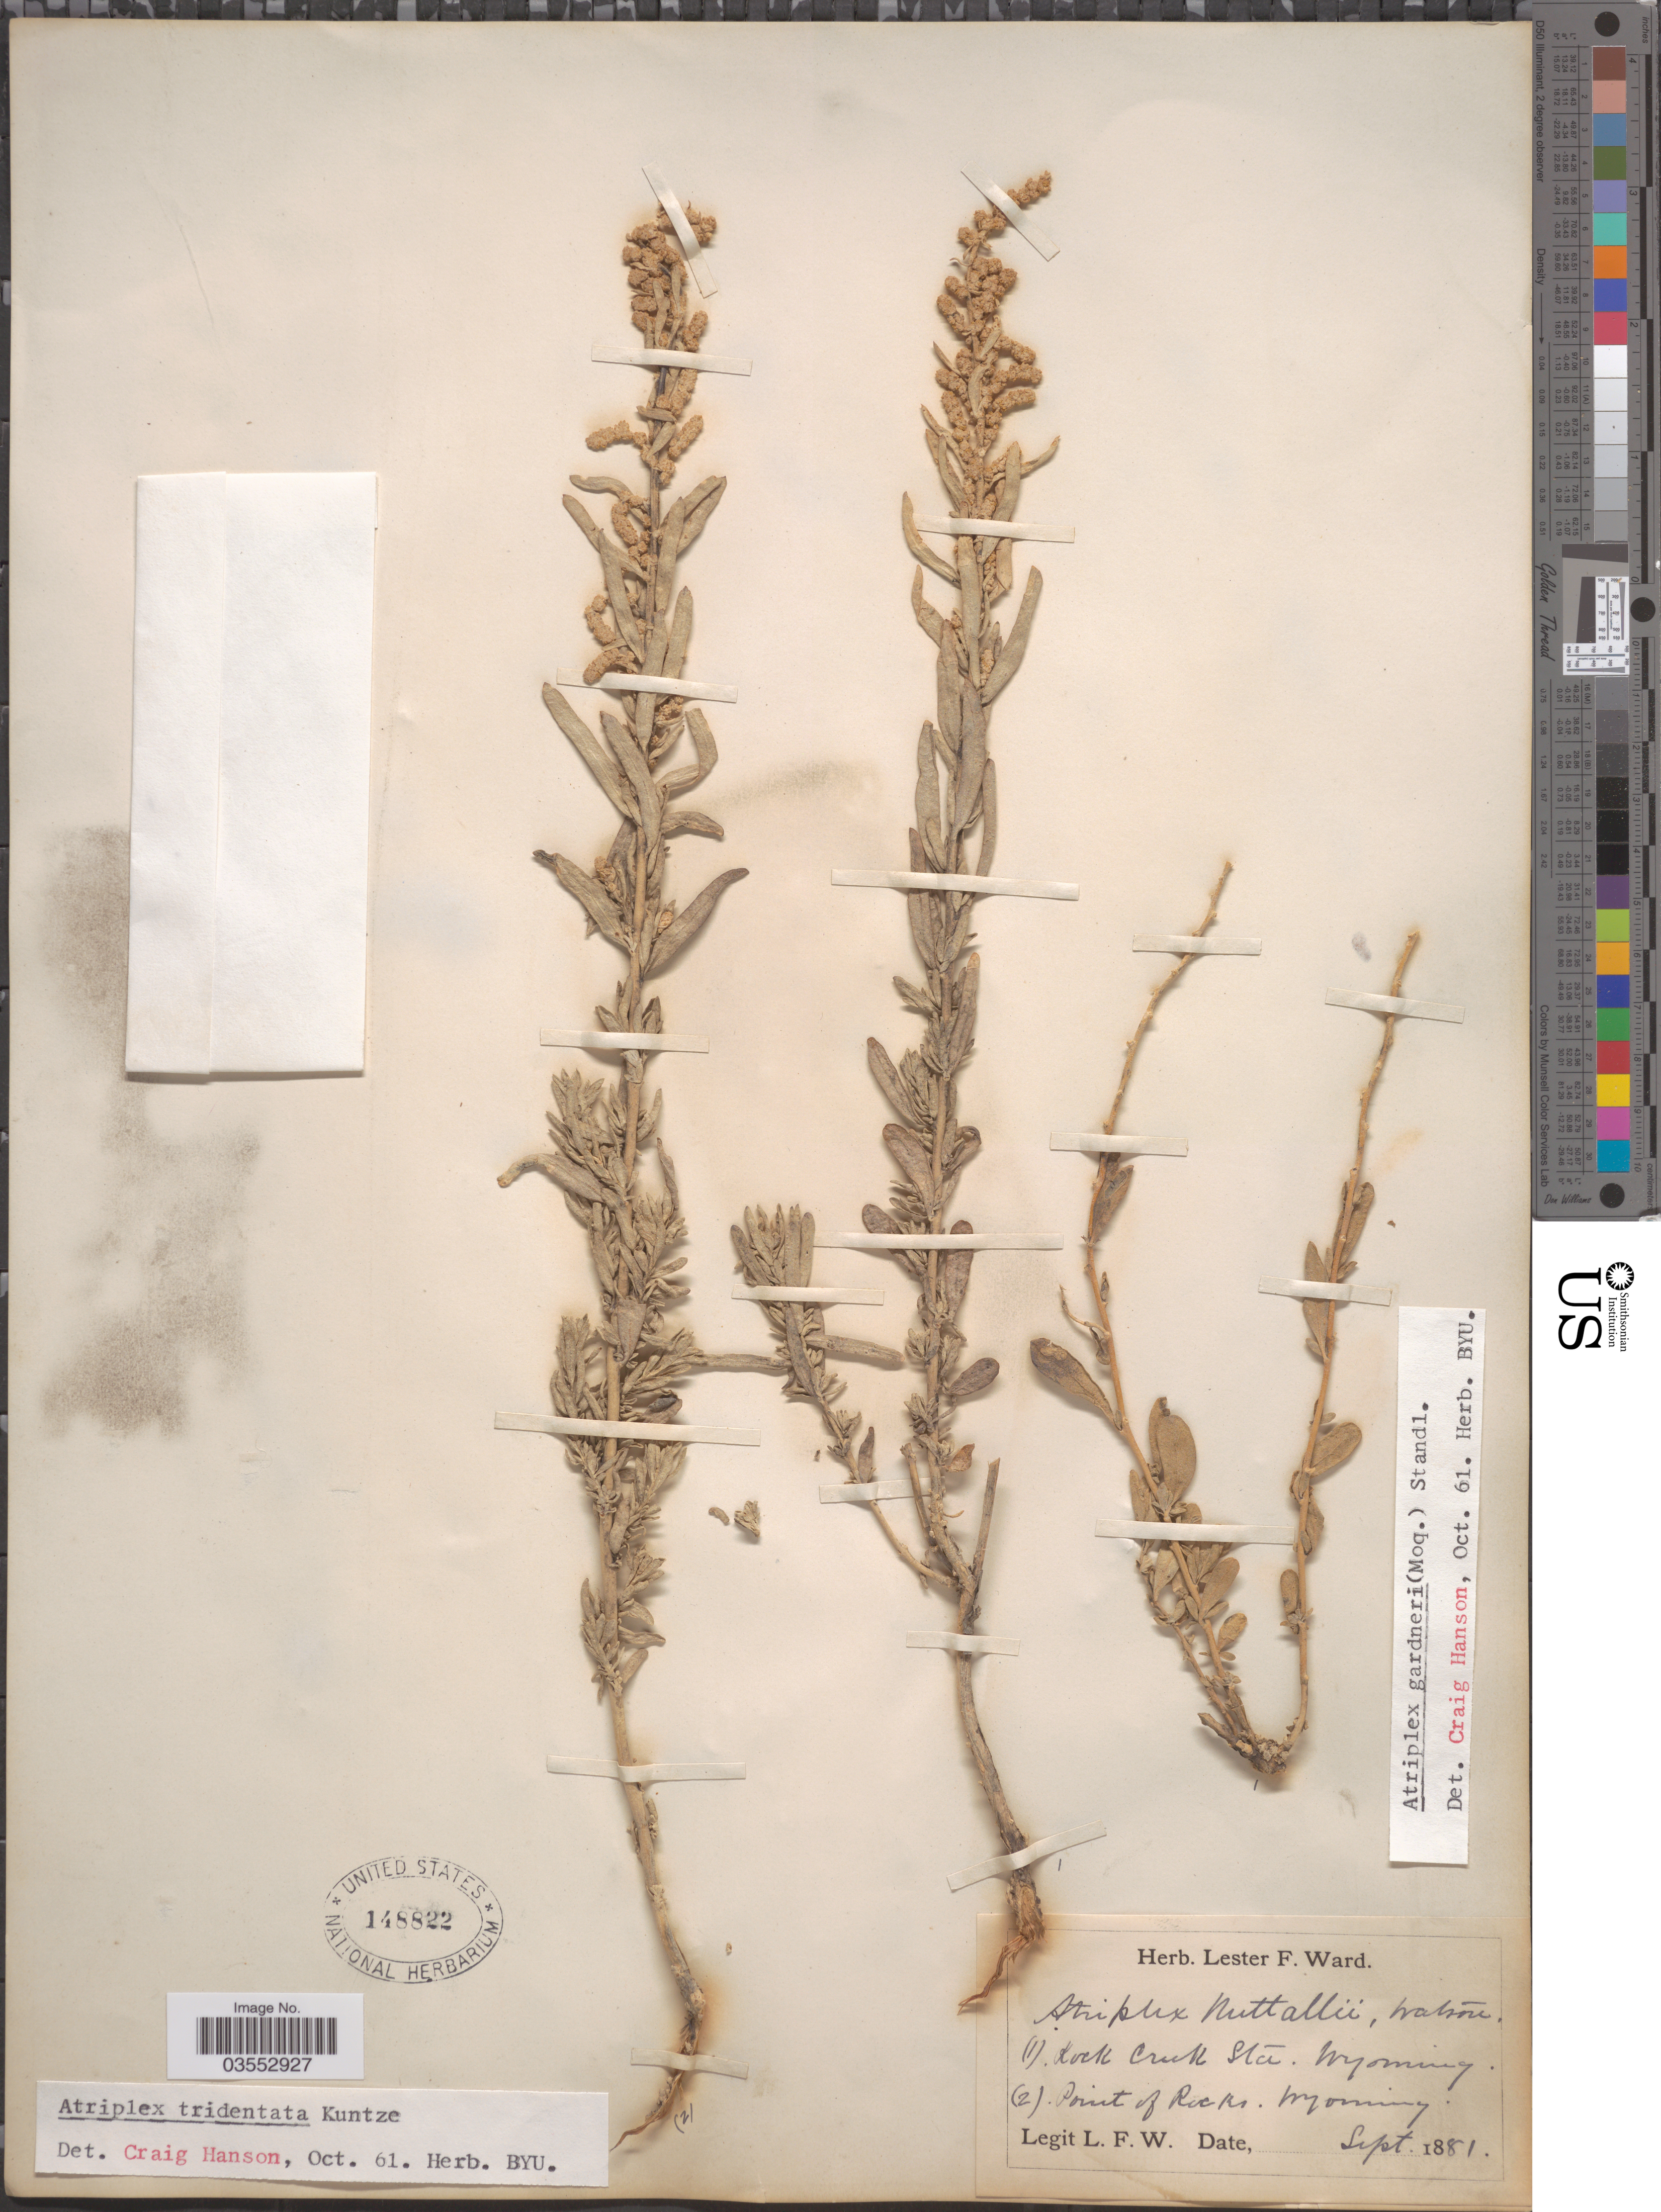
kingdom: Plantae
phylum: Tracheophyta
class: Magnoliopsida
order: Caryophyllales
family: Amaranthaceae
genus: Atriplex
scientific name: Atriplex tridentata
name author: Kuntze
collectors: L. F. Ward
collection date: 1881-09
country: United States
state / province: Wyoming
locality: Rock Creek Sta. Point of Rocks.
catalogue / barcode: US 148822